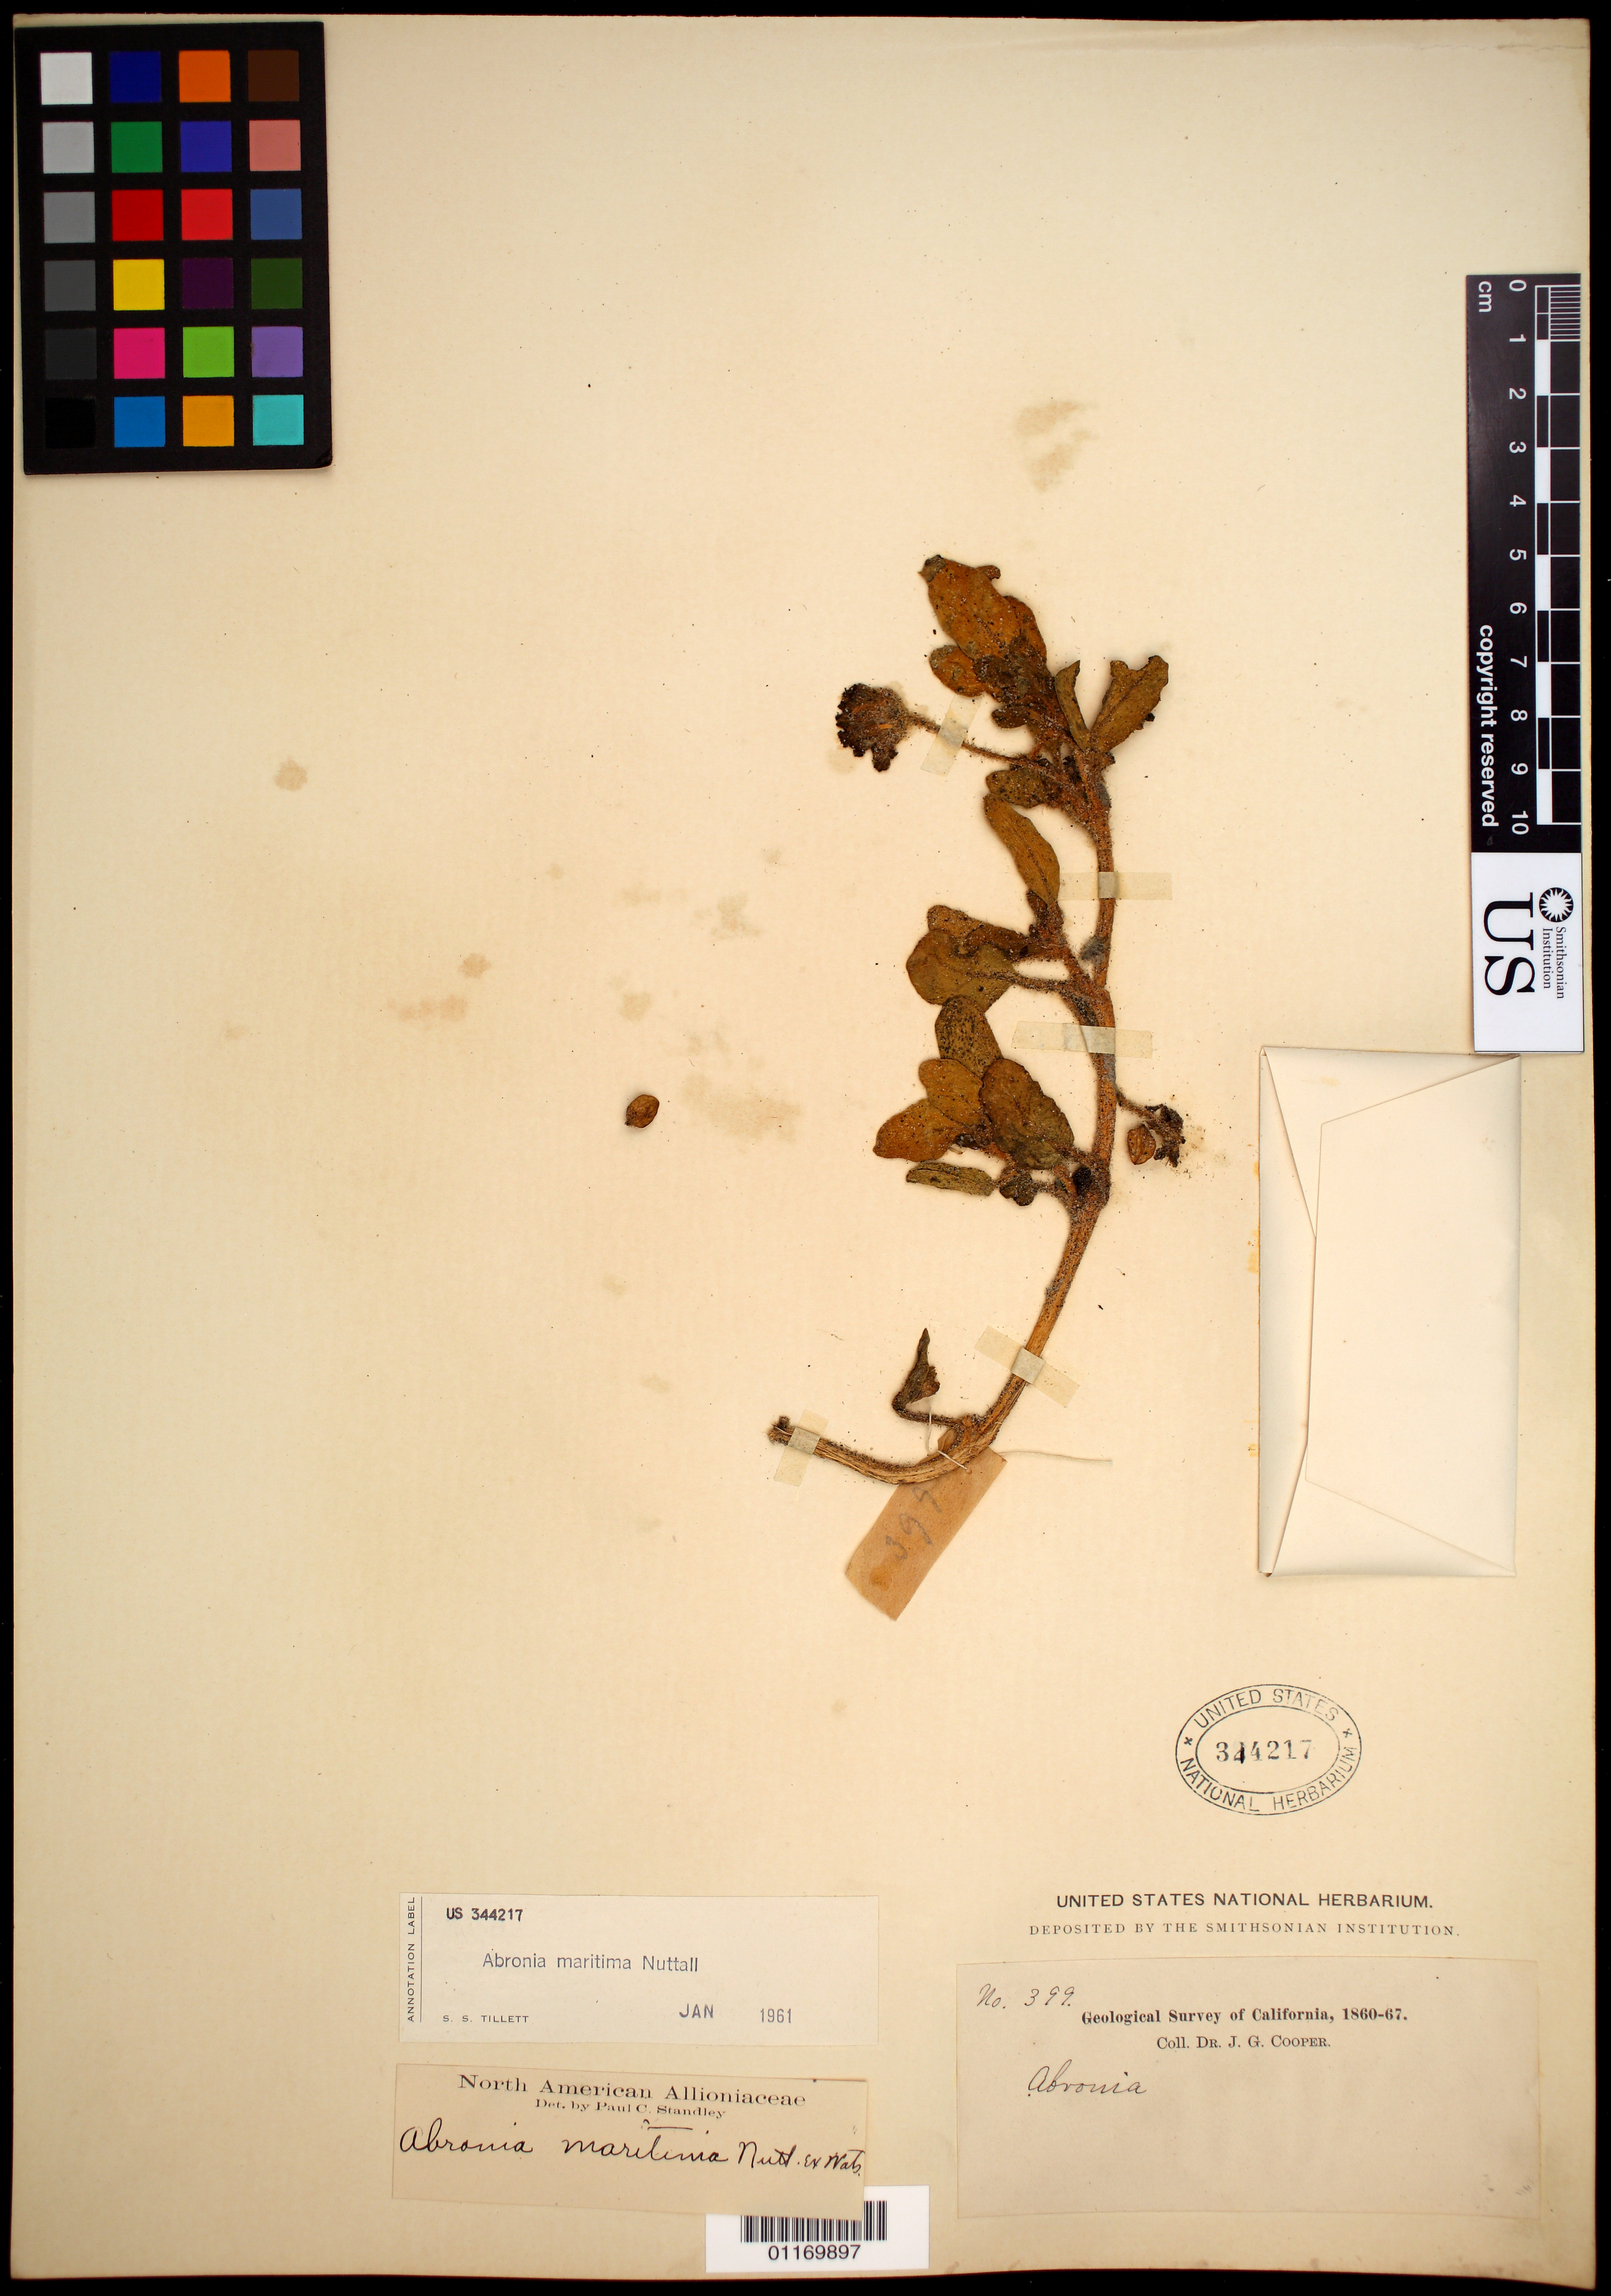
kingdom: Plantae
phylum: Tracheophyta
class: Magnoliopsida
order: Caryophyllales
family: Nyctaginaceae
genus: Abronia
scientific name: Abronia maritima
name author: Nutt. ex S. Watson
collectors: J. G. Cooper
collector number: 399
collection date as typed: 1860 to -- --- 1867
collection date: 1860/1867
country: United States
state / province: California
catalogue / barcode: US 344217